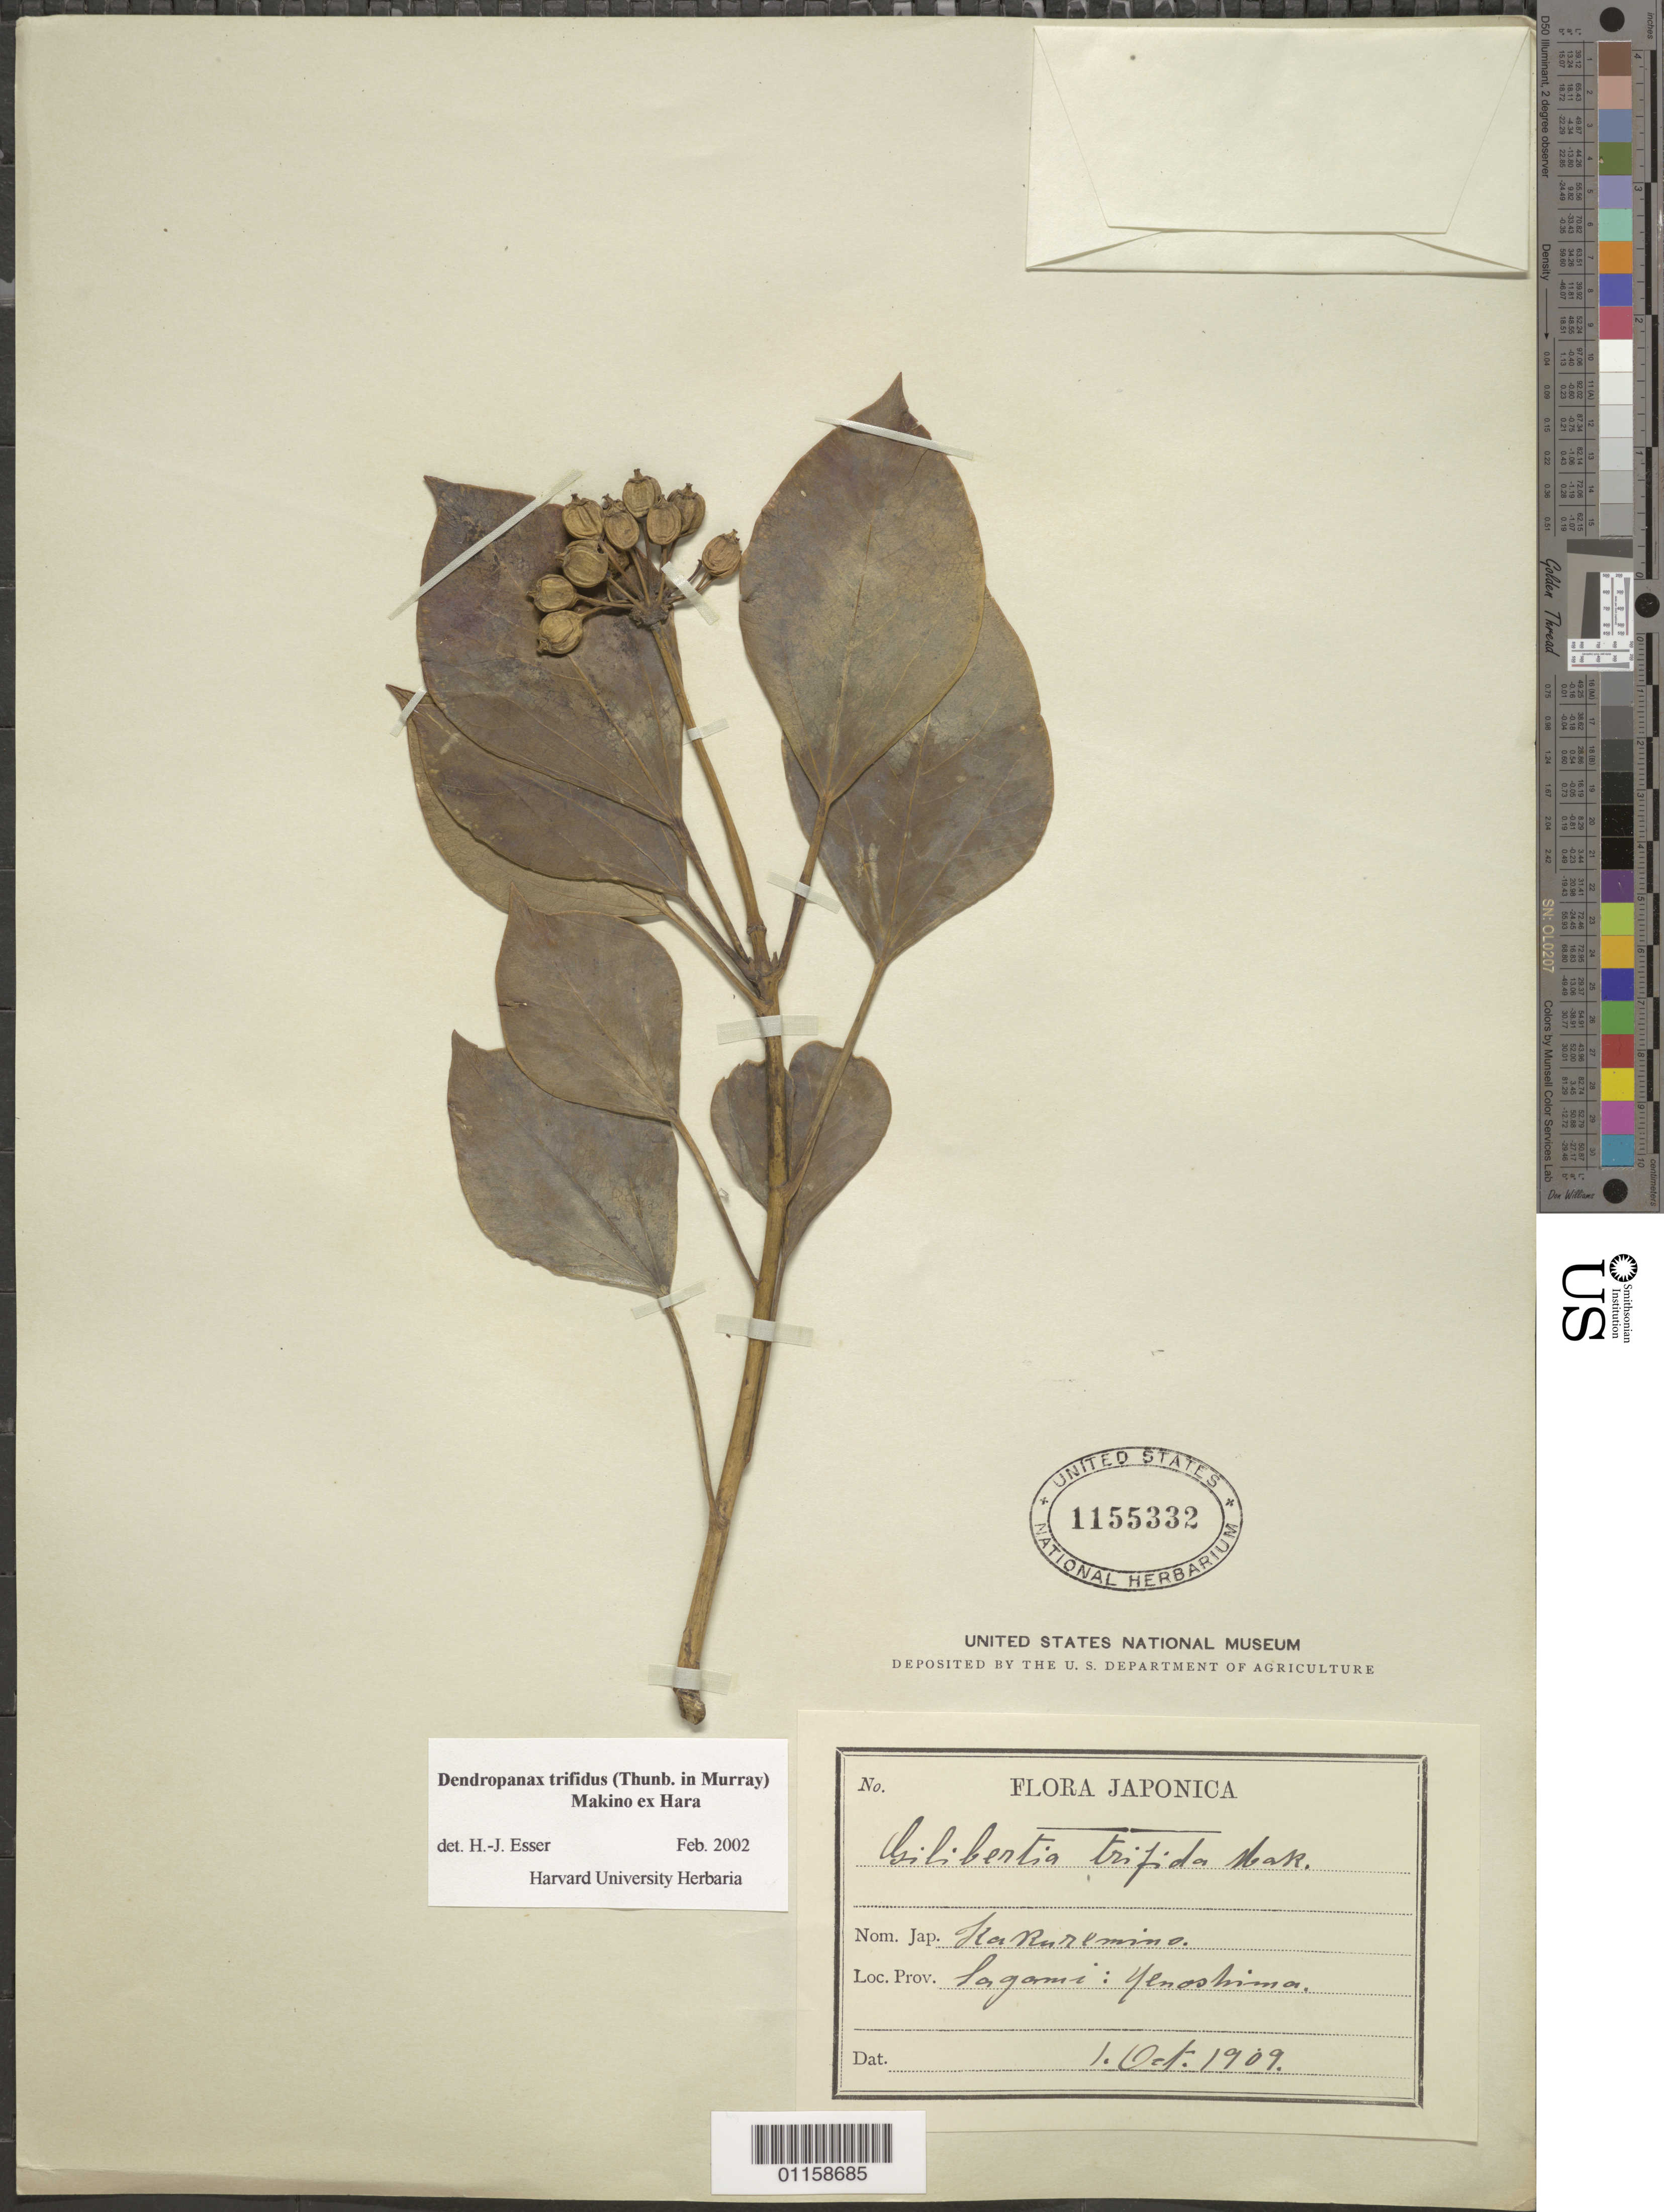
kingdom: Plantae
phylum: Tracheophyta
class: Magnoliopsida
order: Apiales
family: Araliaceae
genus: Dendropanax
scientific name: Dendropanax trifidus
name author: (Thunb.) Makino & Hara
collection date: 1909-10-01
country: Japan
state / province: Kanagawa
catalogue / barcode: US 1155332